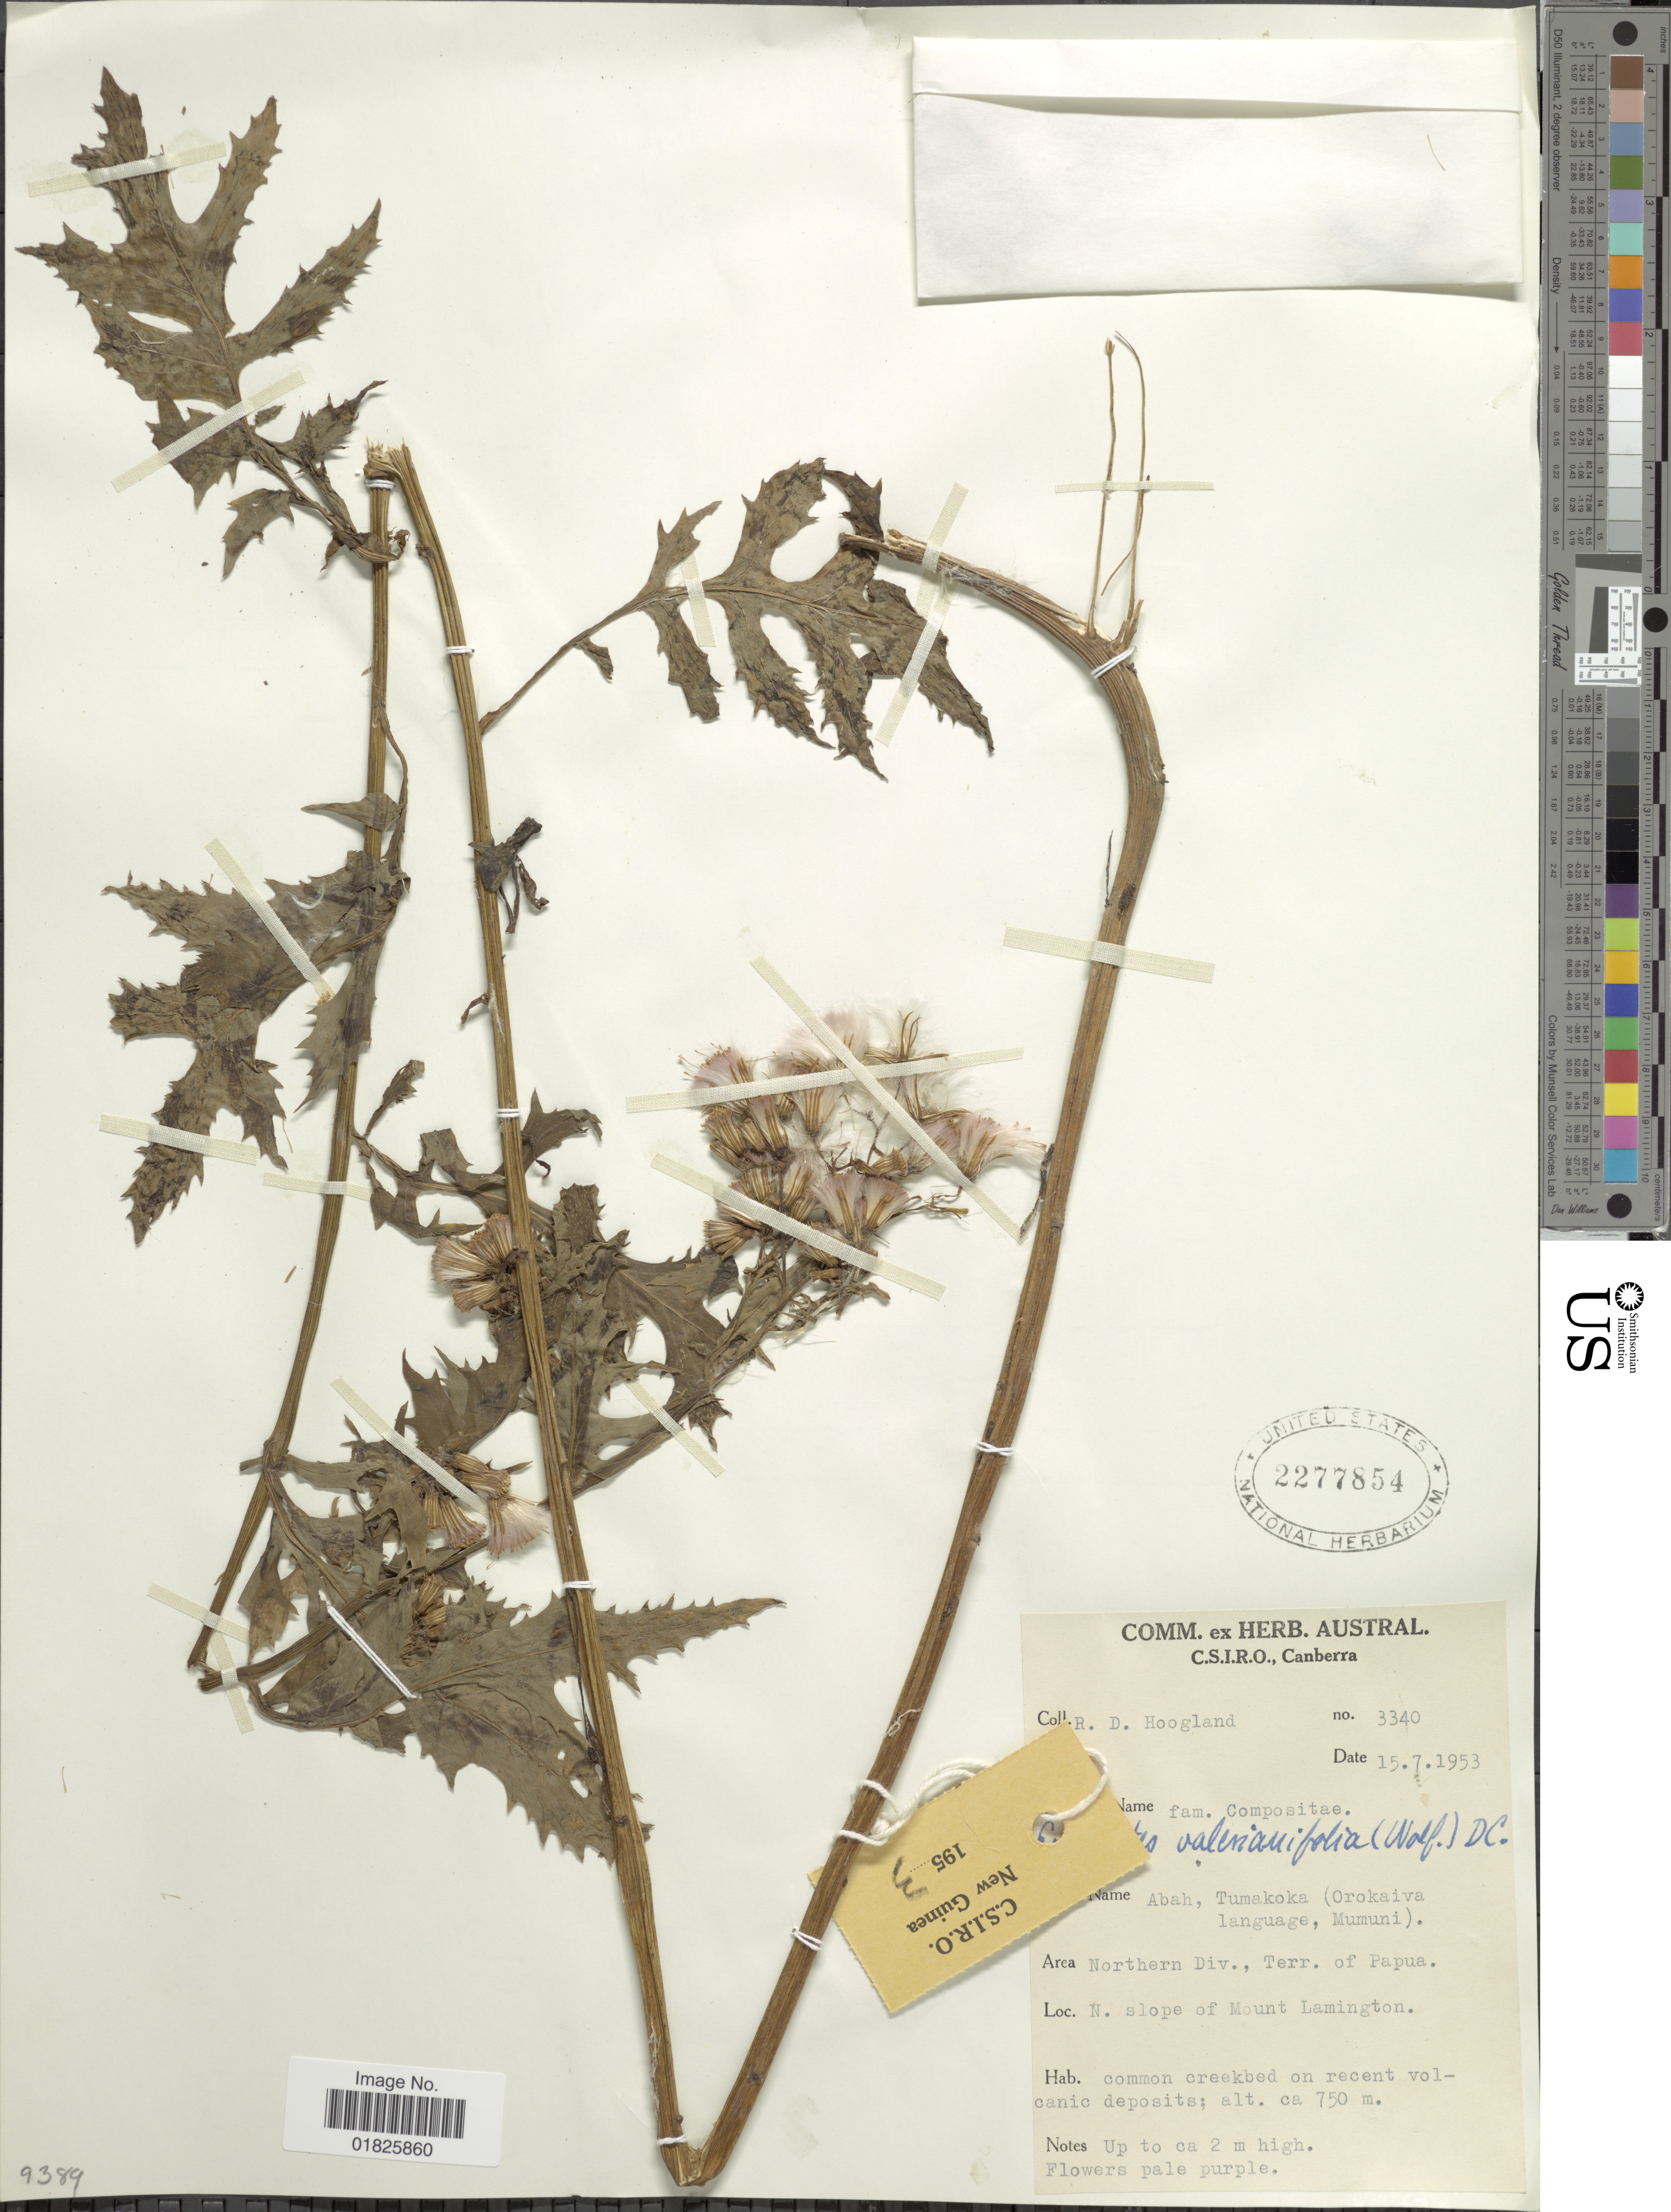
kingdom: Plantae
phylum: Tracheophyta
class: Magnoliopsida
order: Asterales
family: Asteraceae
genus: Erechtites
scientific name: Erechtites valerianifolius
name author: (Link ex Spreng.) DC.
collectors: R. D. Hoogland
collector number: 3340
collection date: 1953-07-15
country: Papua New Guinea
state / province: Northern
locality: Northern Div., Terr. of Papua, N slope of Mount Lamington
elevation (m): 750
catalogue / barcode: US 2277854